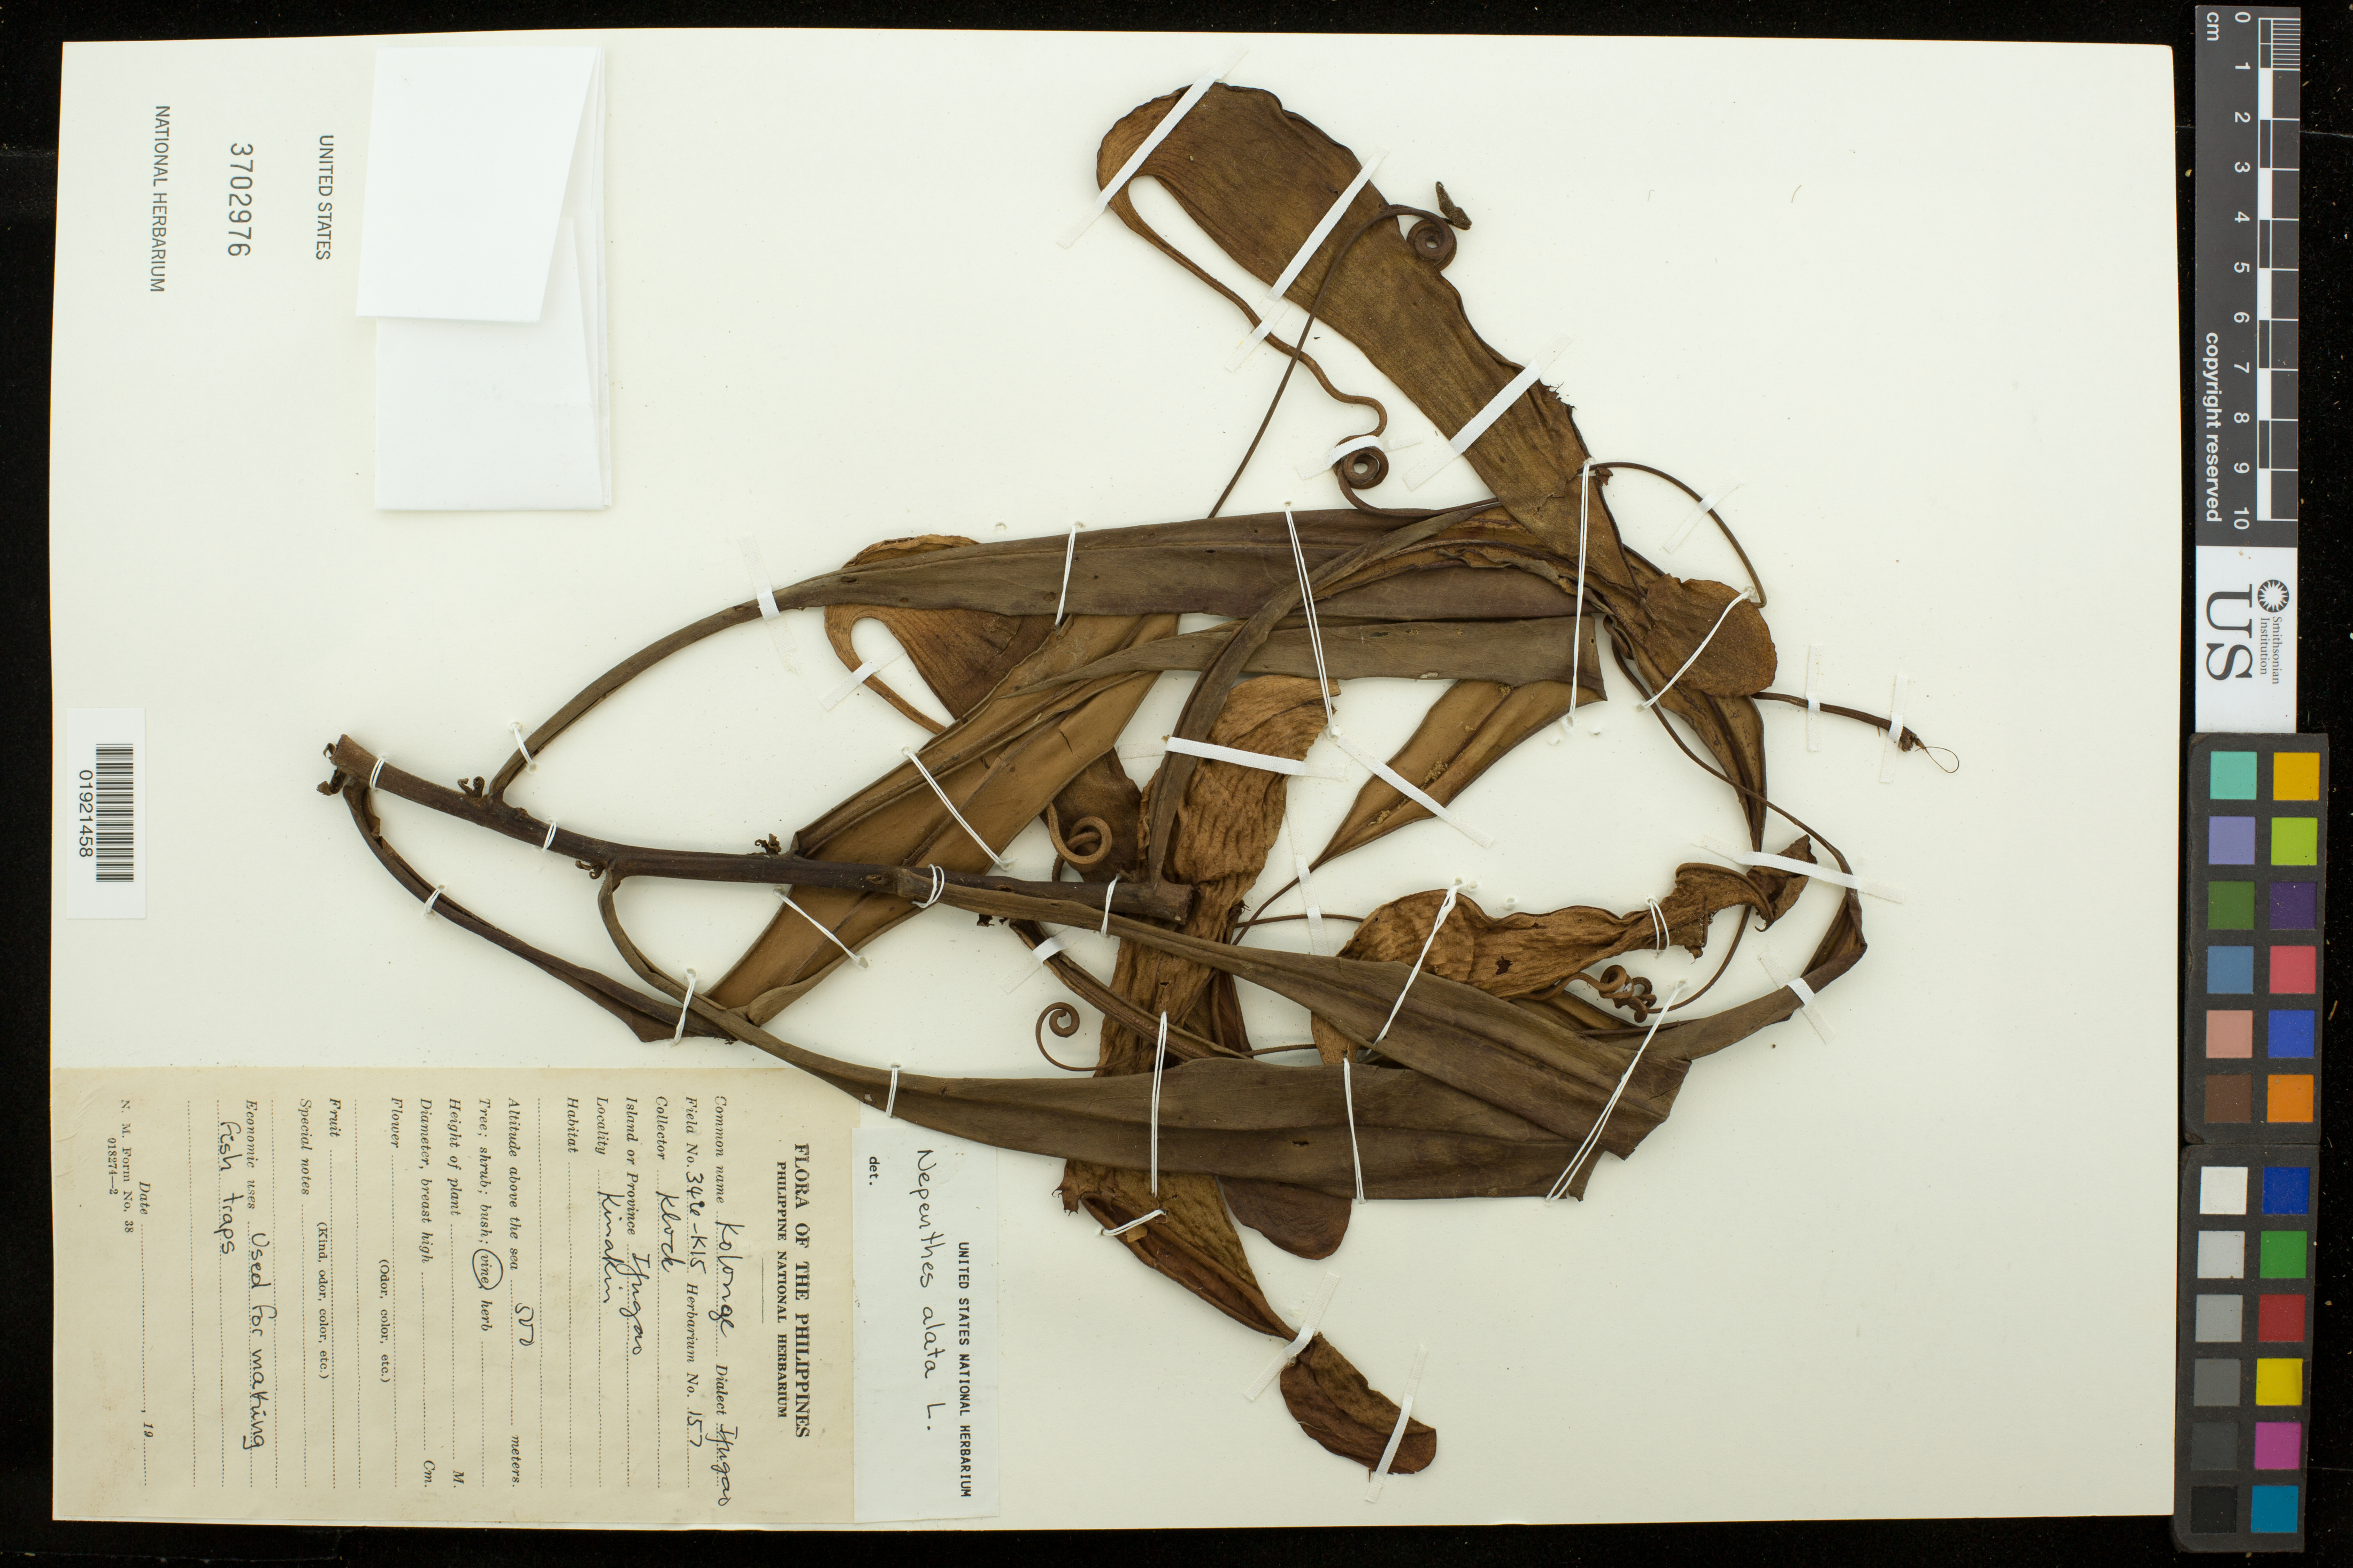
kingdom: Plantae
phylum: Tracheophyta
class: Magnoliopsida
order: Caryophyllales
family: Nepenthaceae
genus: Nepenthes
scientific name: Nepenthes alata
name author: Blanco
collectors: Klock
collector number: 346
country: Philippines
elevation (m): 500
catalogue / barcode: US 3702976